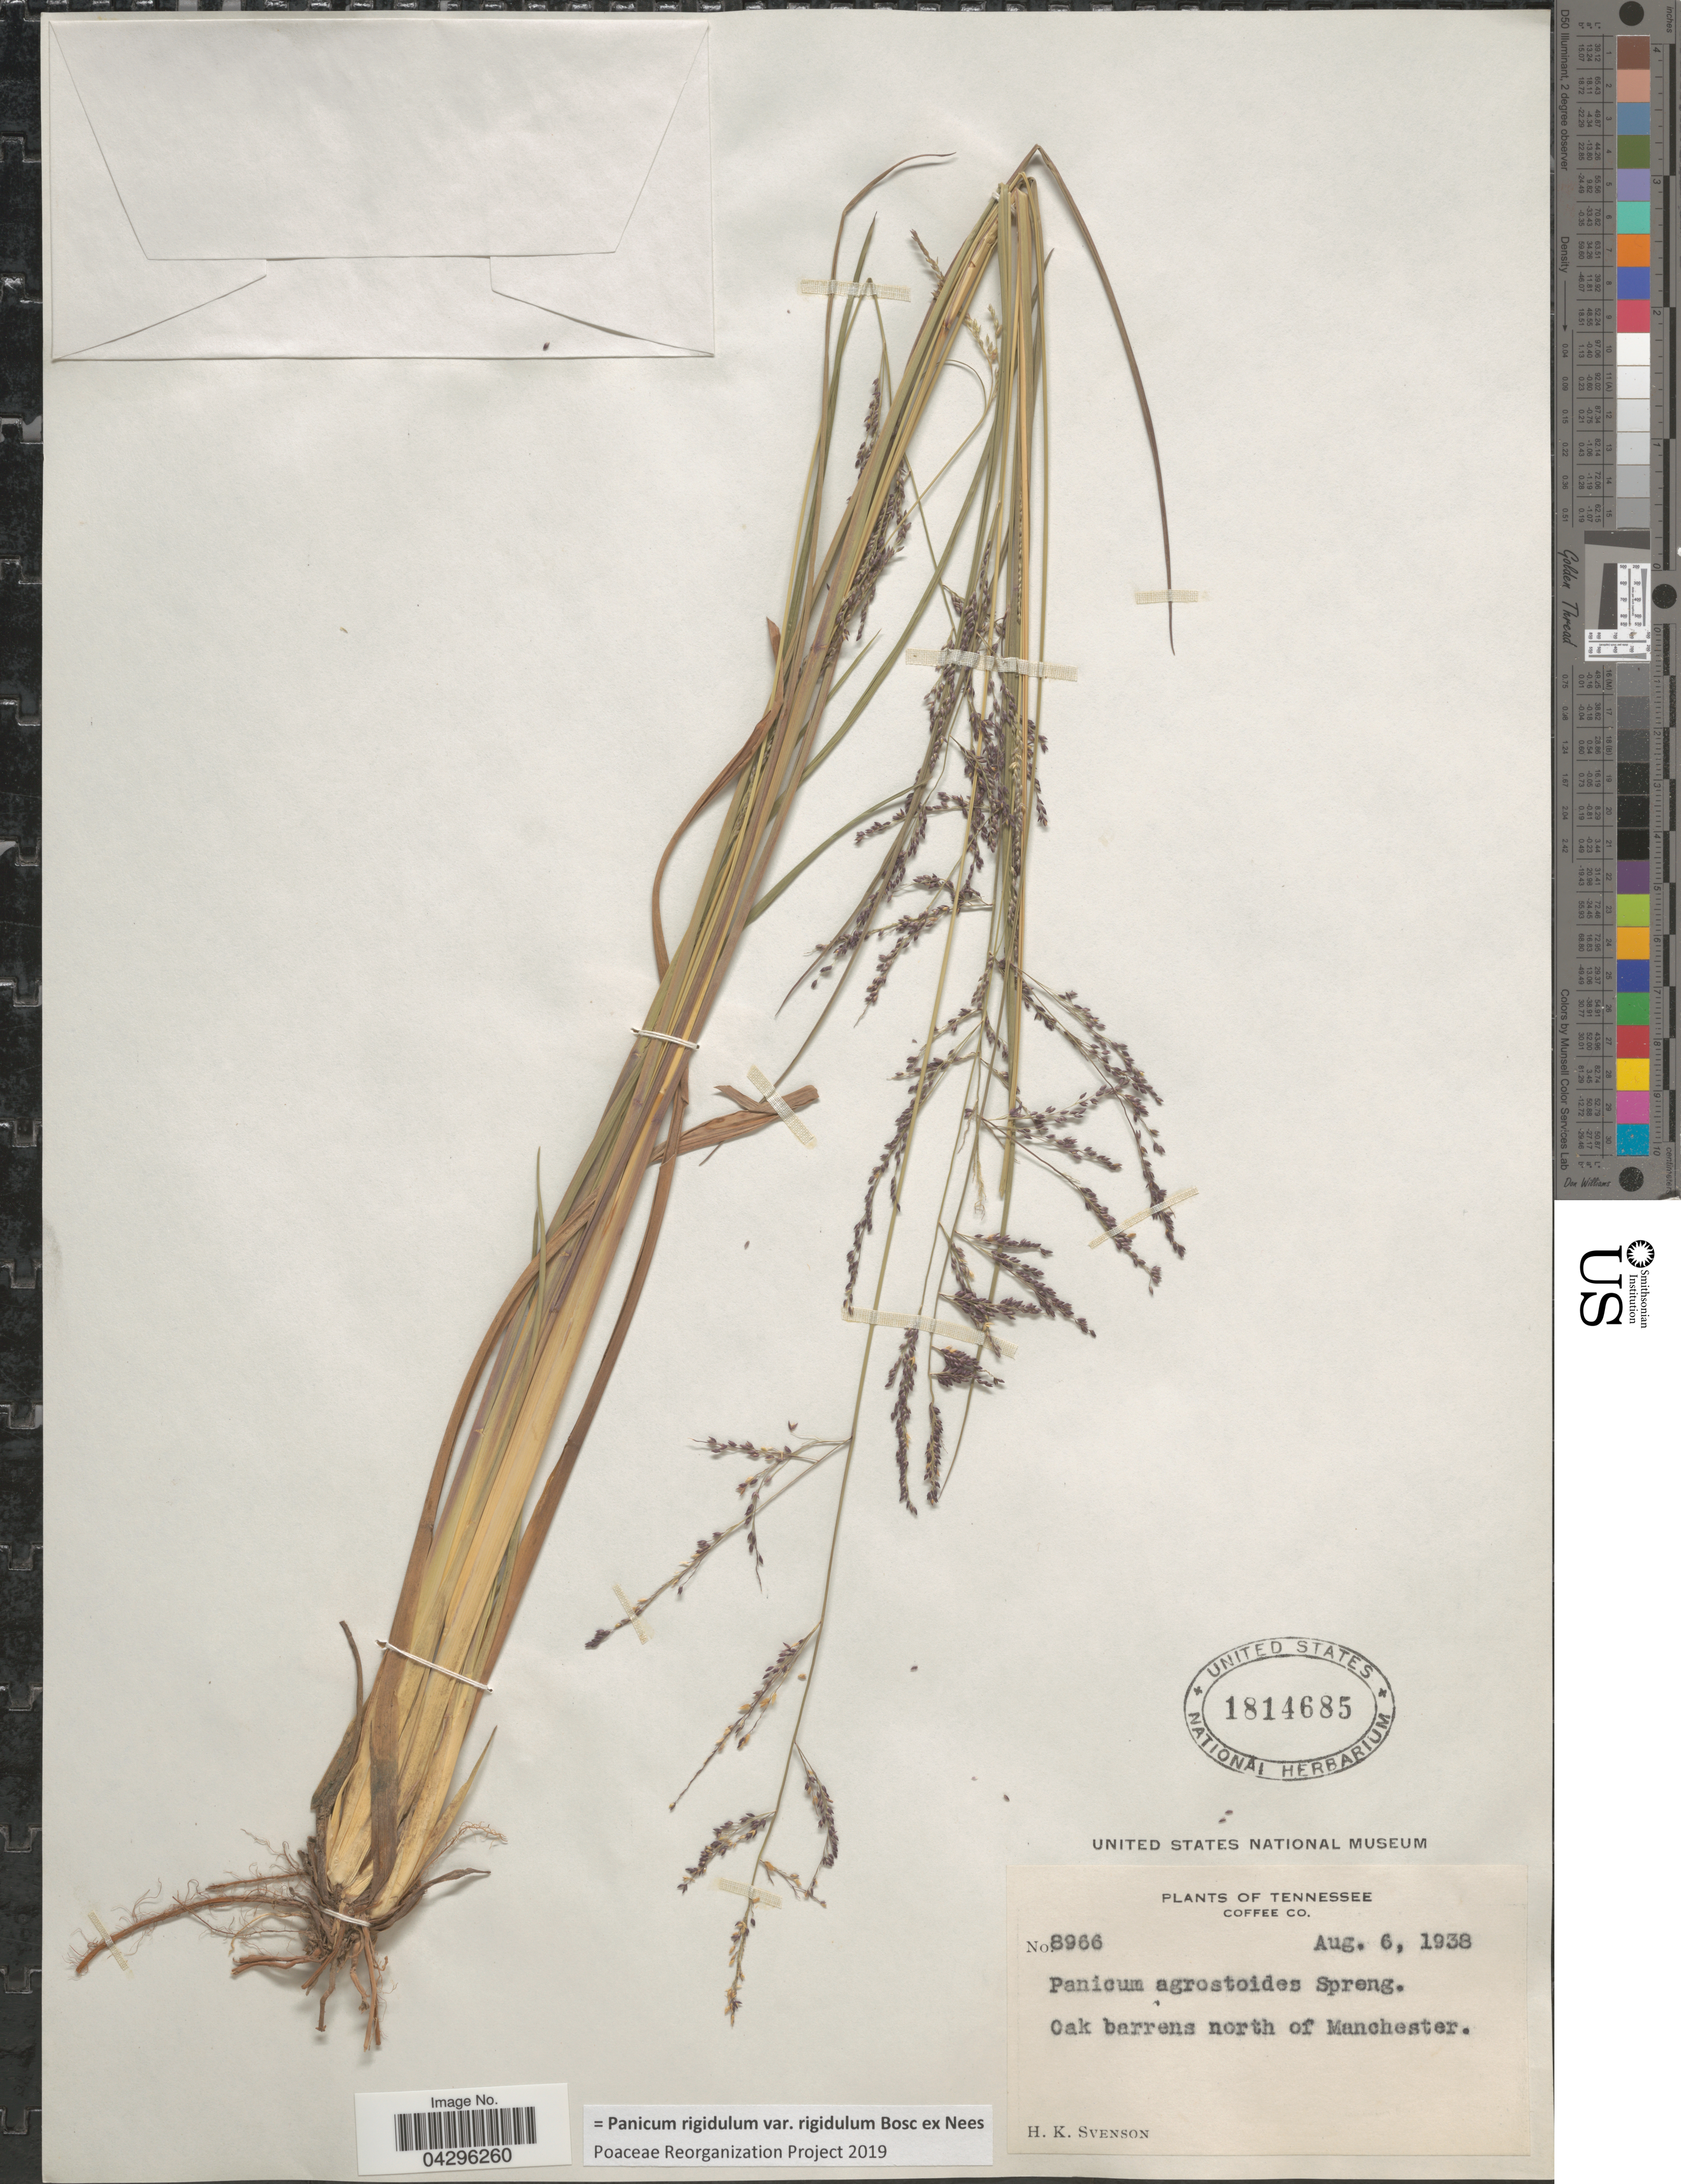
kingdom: Plantae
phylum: Tracheophyta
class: Liliopsida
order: Poales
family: Poaceae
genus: Panicum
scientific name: Panicum rigidulum var. rigidulum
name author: Bosc ex Nees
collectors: H. K. Svenson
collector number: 8966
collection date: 1938-08-06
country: United States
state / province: Tennessee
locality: Coffee Co. Oak barrens north of Manchester.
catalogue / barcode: US 1814685